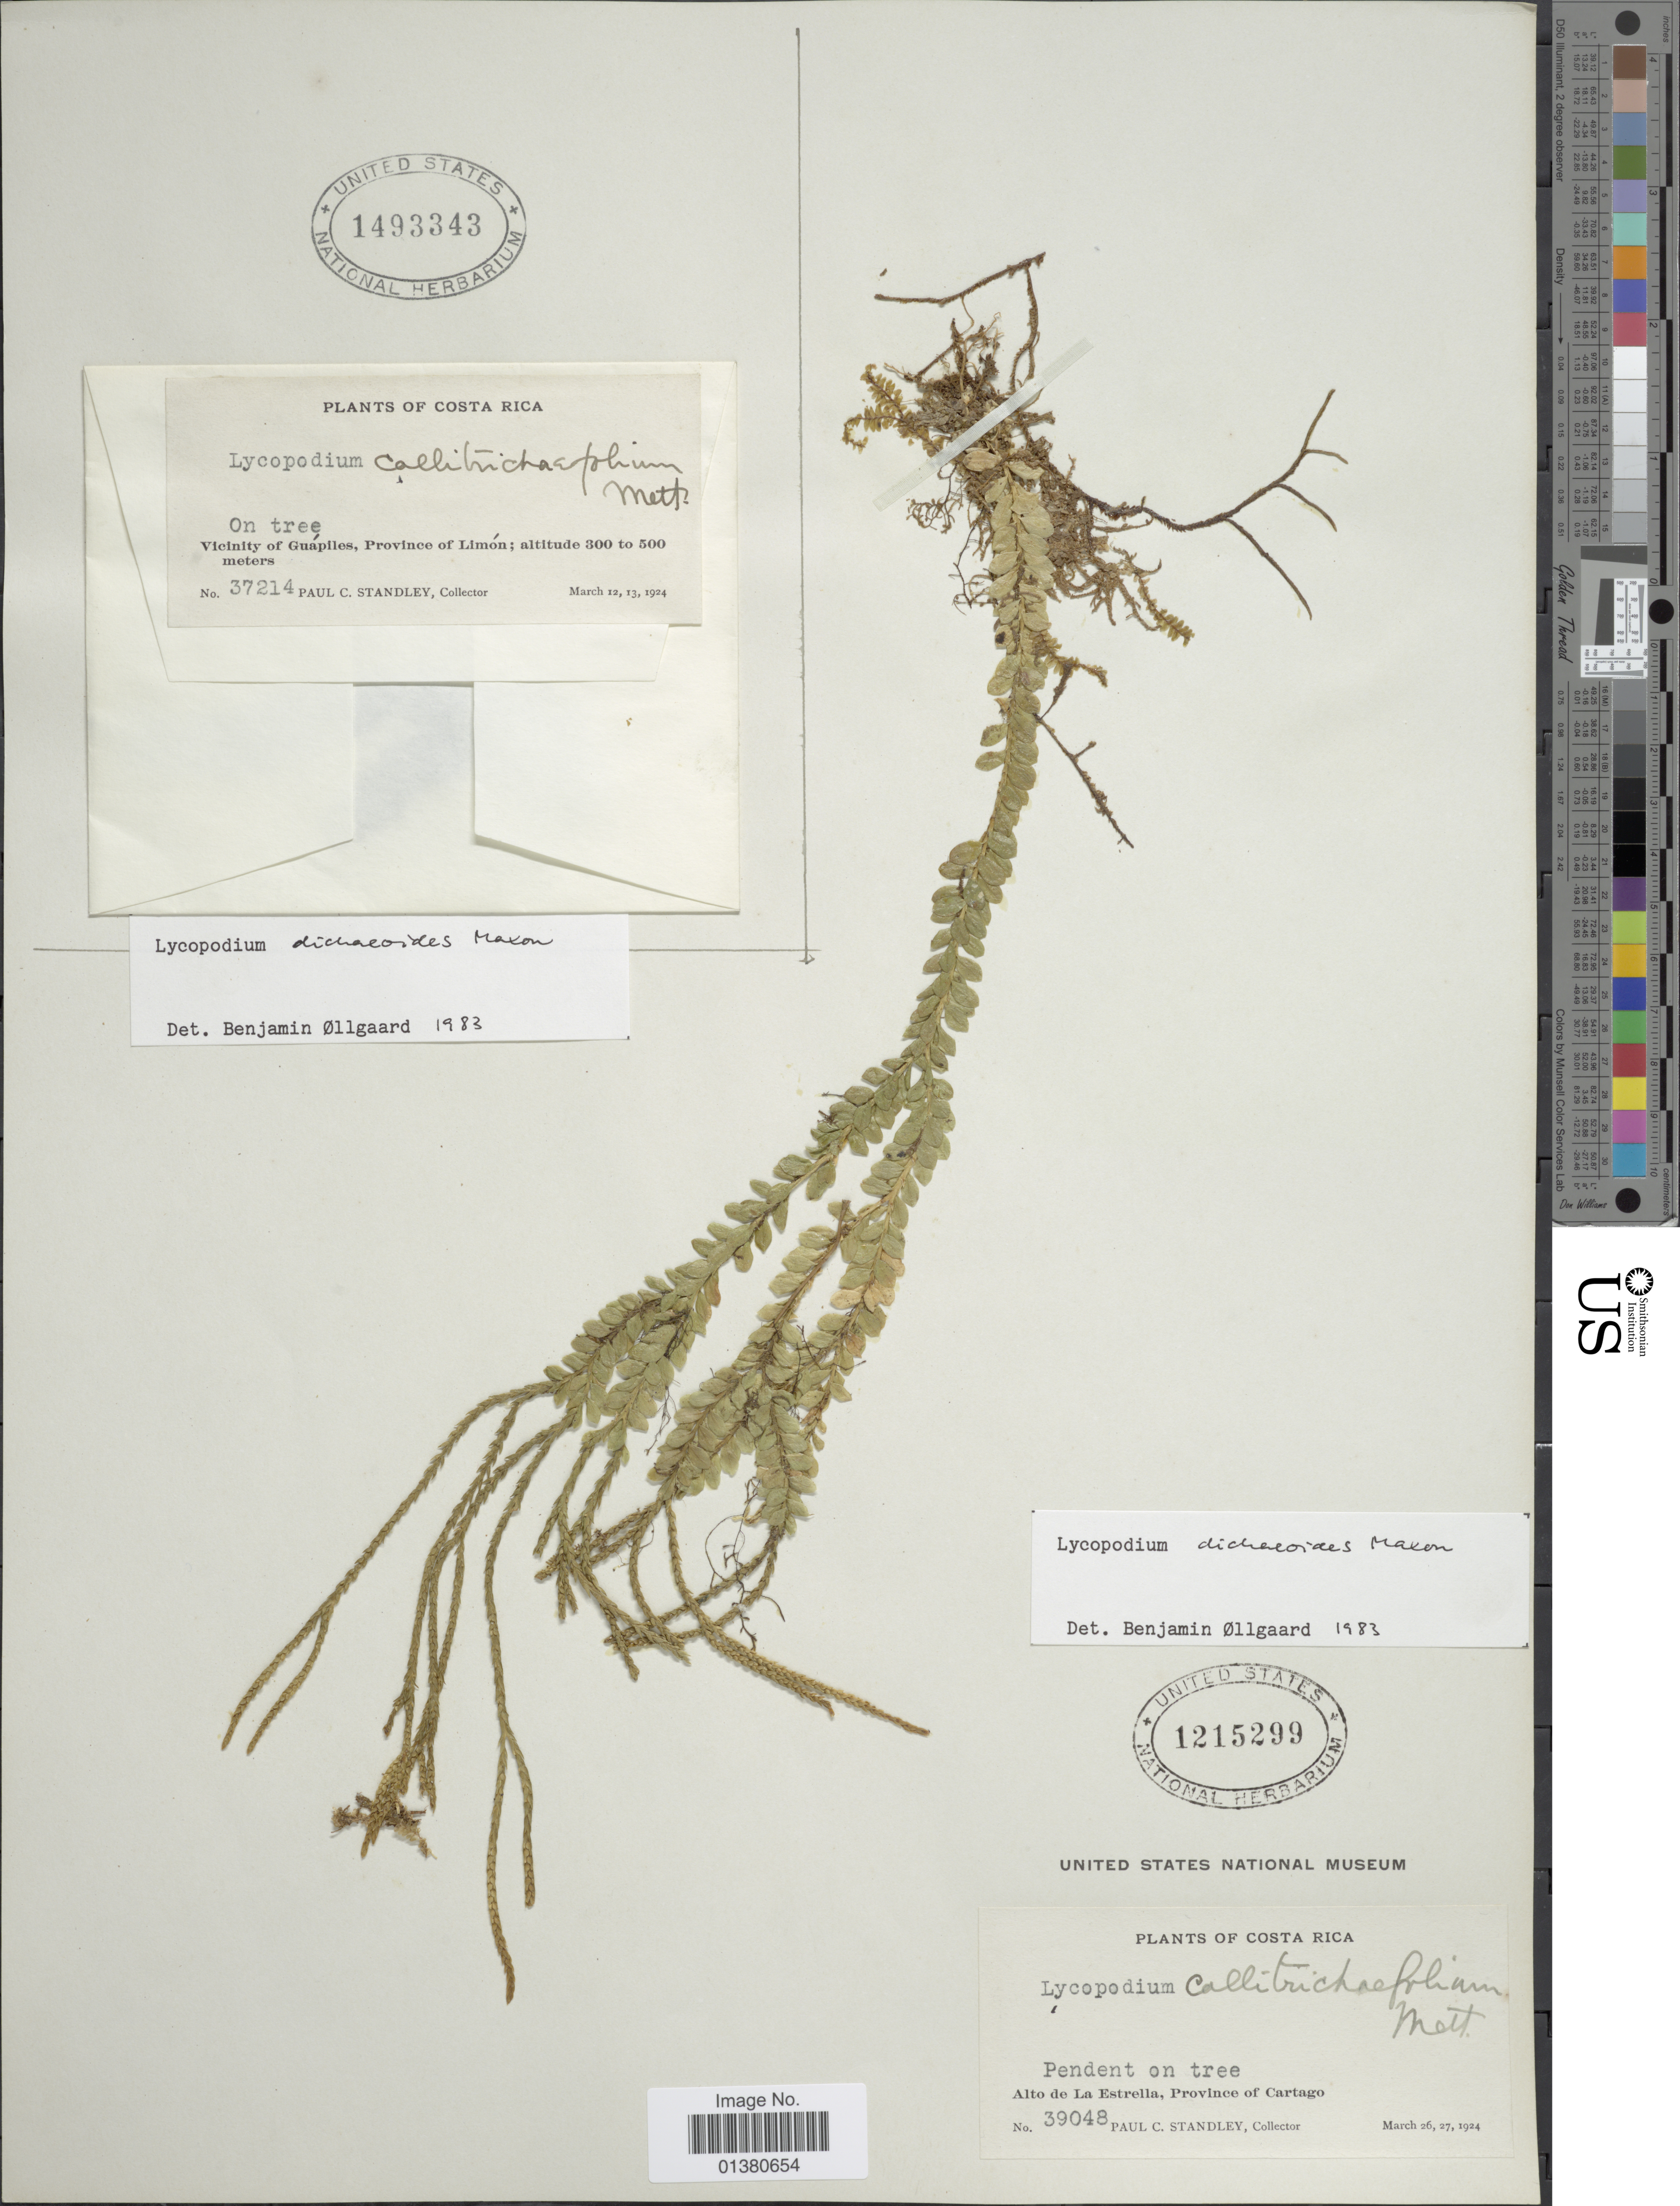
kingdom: Plantae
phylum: Tracheophyta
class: Lycopodiopsida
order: Lycopodiales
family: Lycopodiaceae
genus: Phlegmariurus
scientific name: Phlegmariurus dichaeoides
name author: (Maxon) B. Øllg.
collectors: P. C. Standley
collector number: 37214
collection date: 1924-03-12/1924-03-13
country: Costa Rica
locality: Vicinity of Guapiles, province of Limon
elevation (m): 300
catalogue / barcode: US 1493343-2